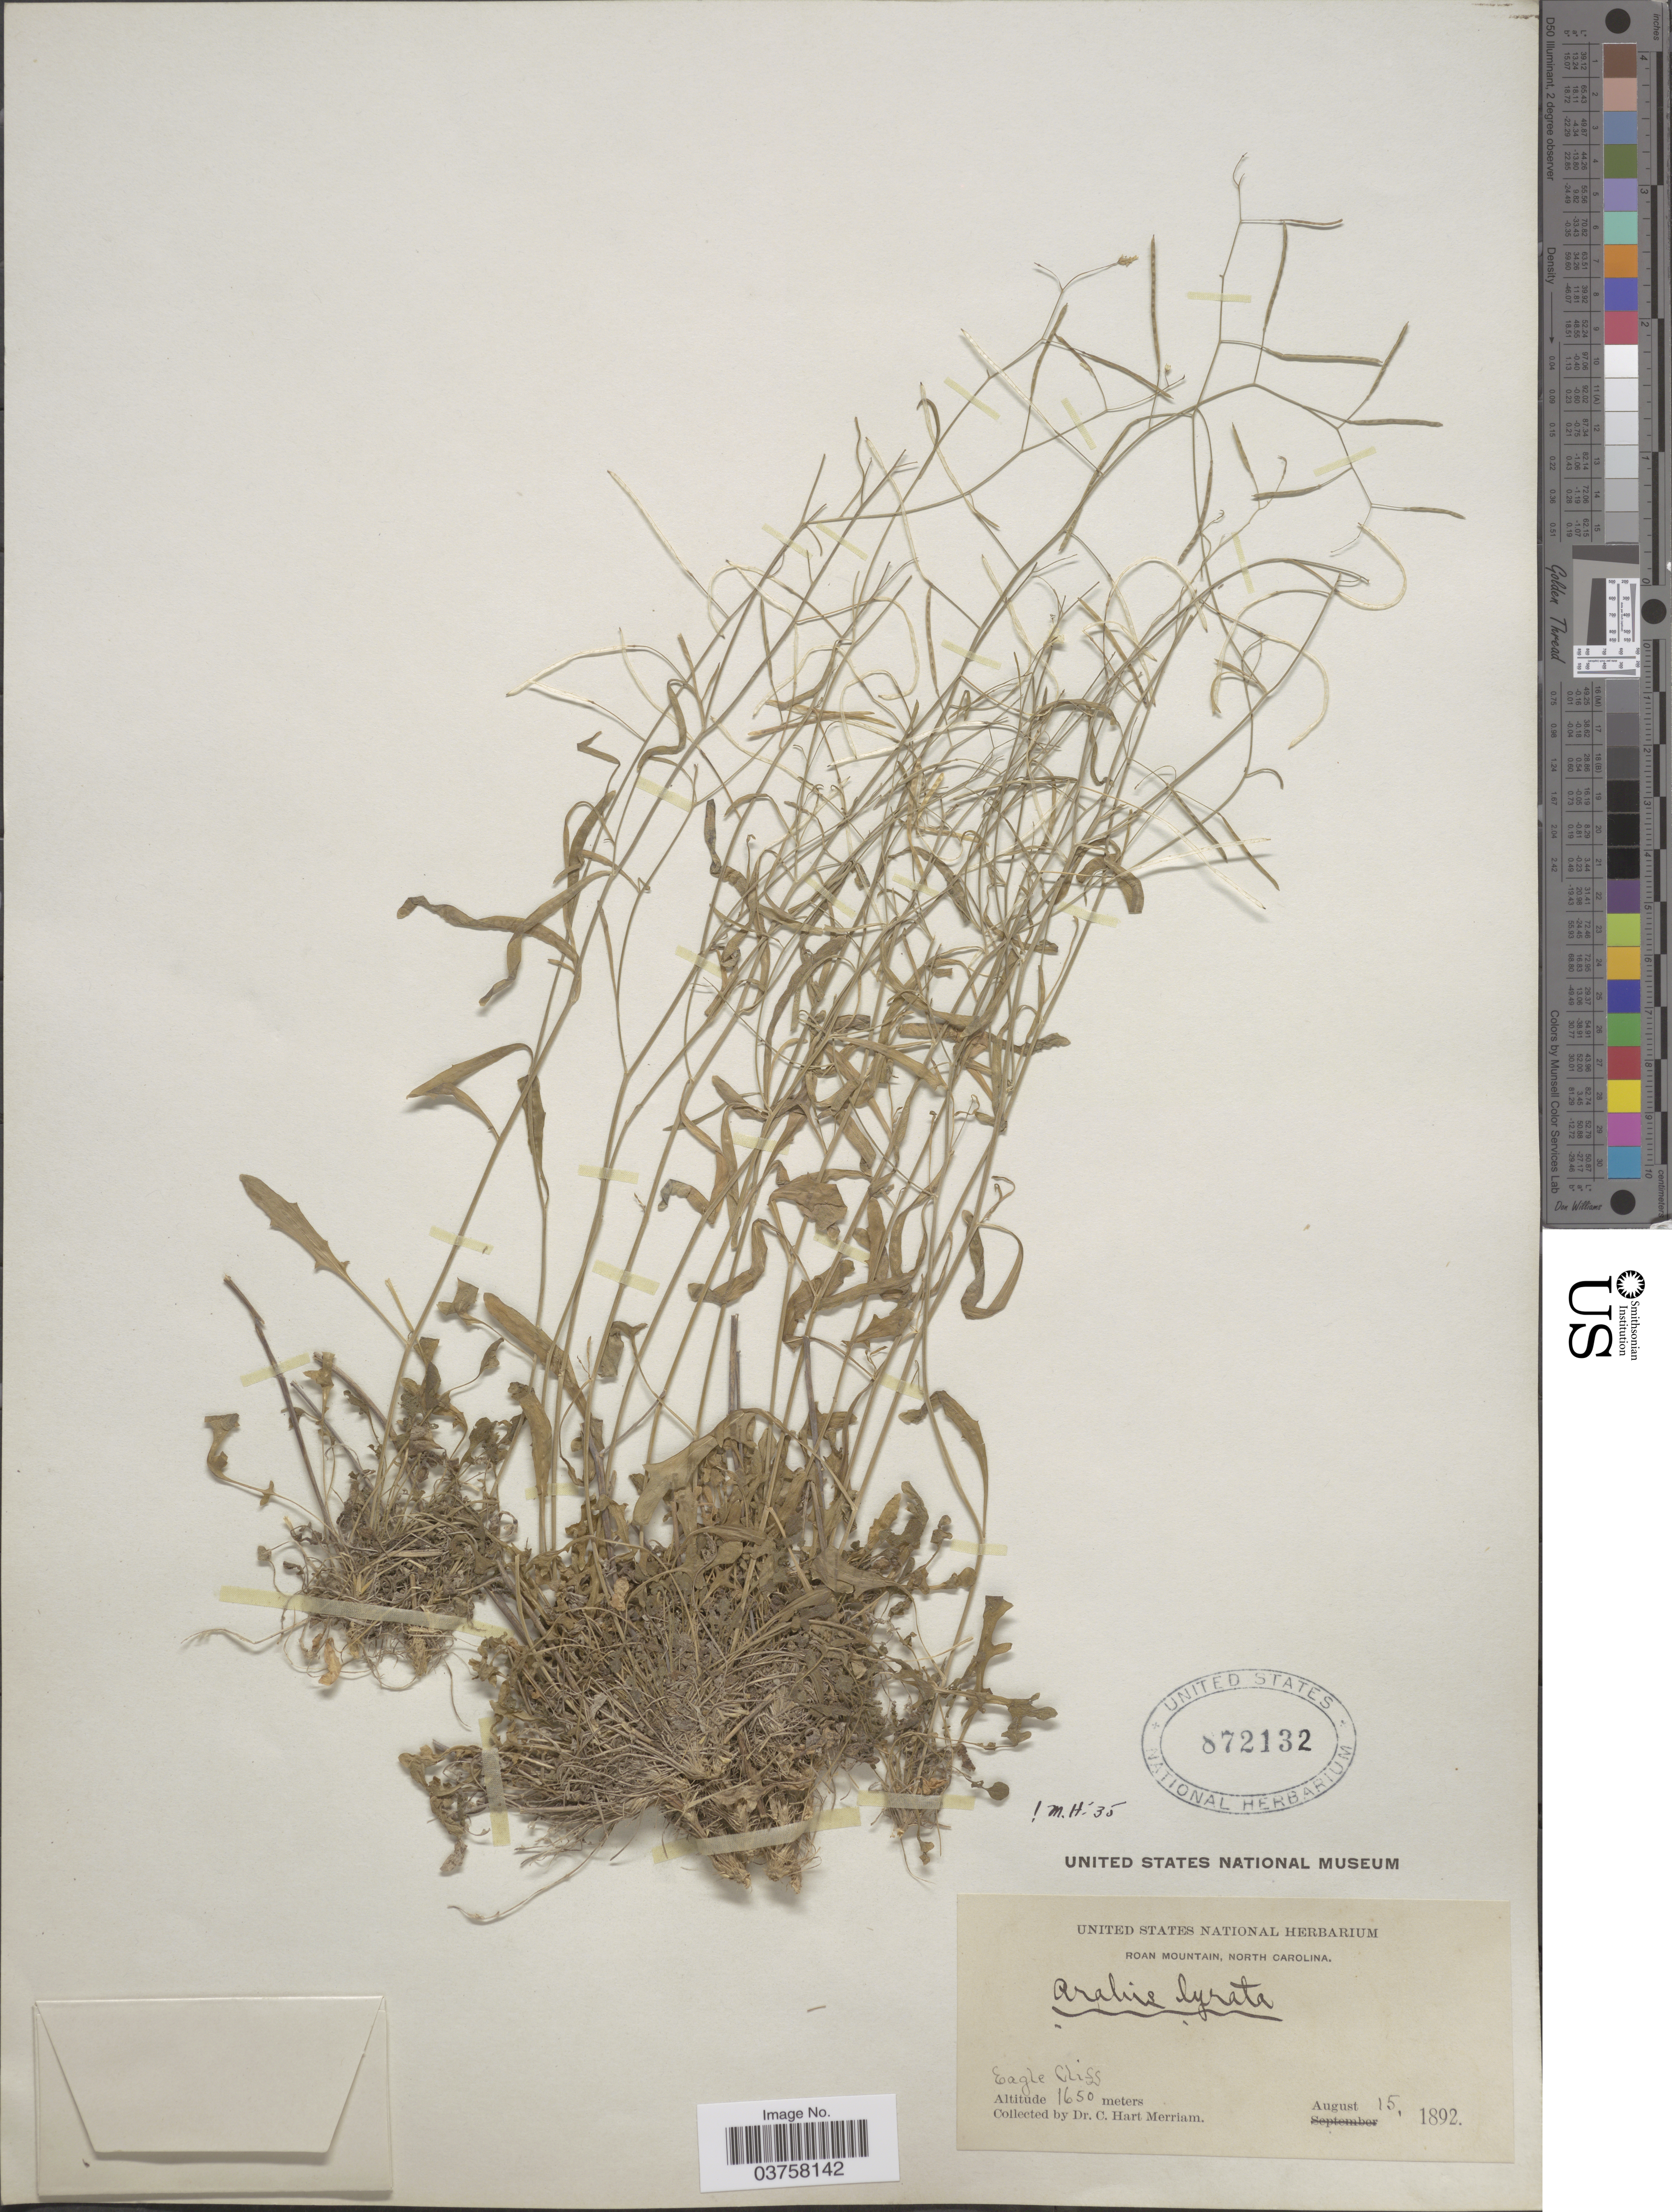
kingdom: Plantae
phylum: Tracheophyta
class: Magnoliopsida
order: Brassicales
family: Brassicaceae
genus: Arabis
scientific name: Arabis lyrata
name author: L.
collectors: C. Merriam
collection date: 1892-08-15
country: United States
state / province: North Carolina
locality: Roan Mountain. Eagle Cliff.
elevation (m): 1650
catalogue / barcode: US 872132